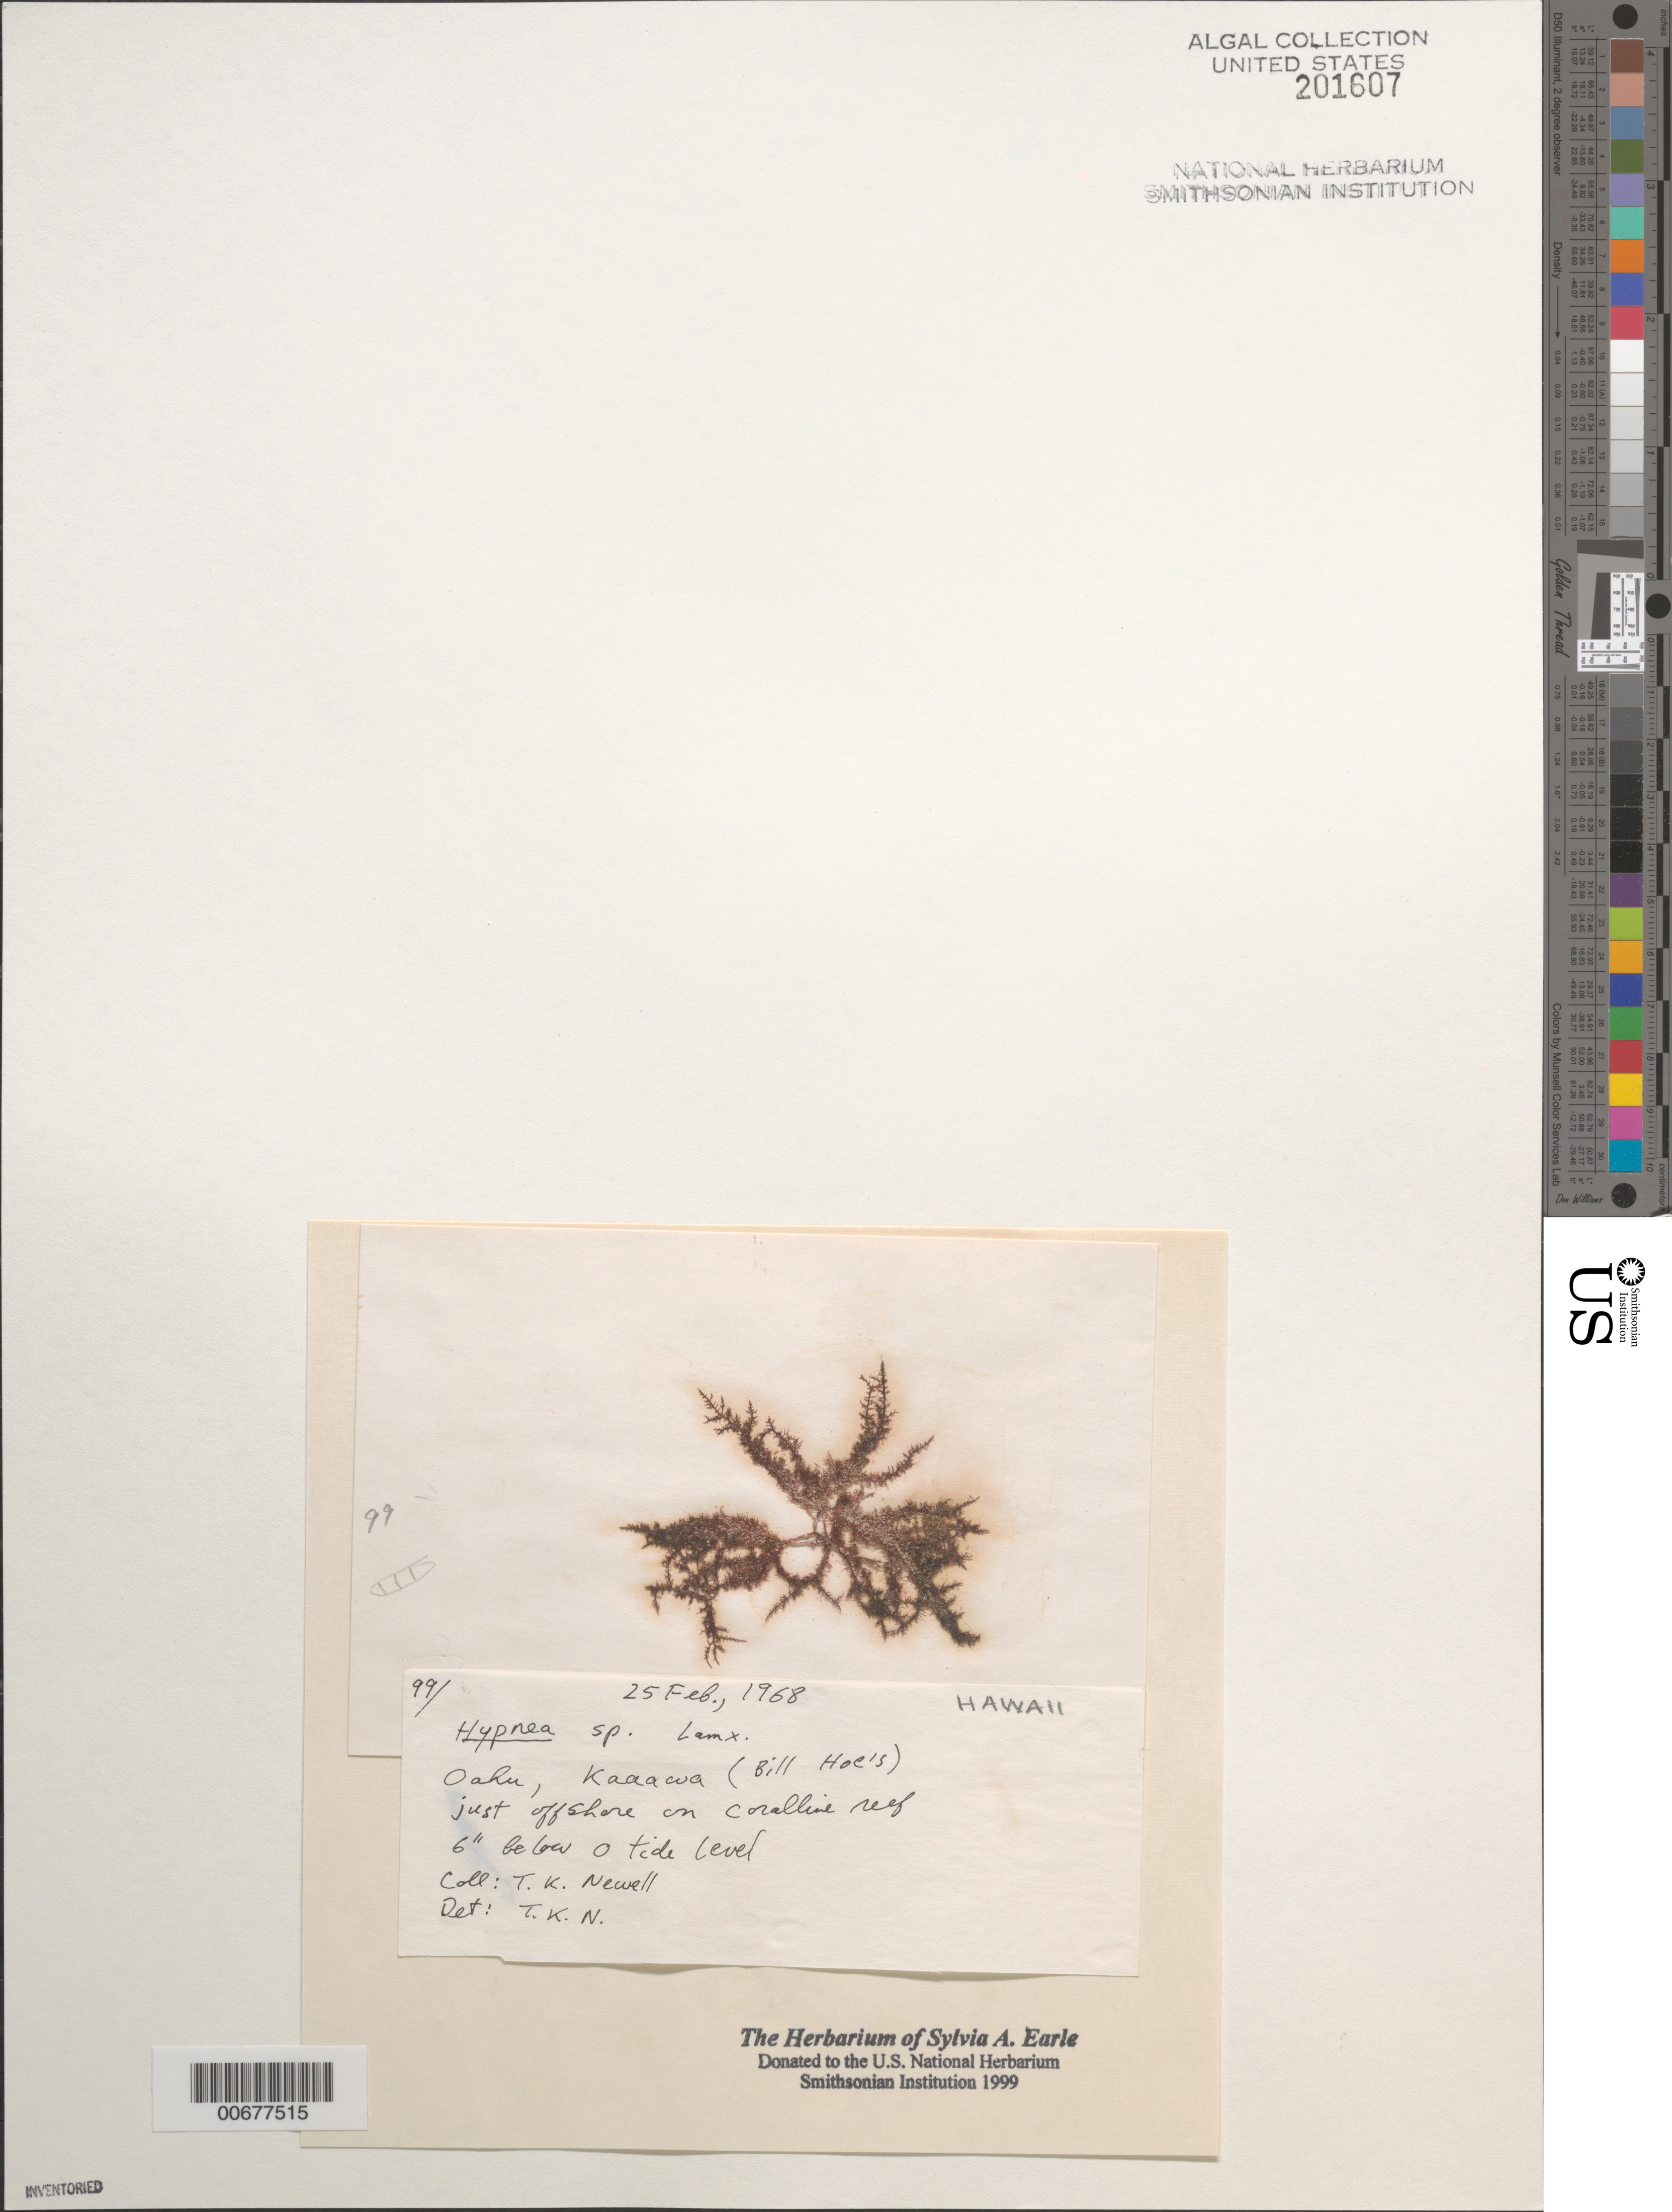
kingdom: Plantae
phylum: Rhodophyta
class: Florideophyceae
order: Gigartinales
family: Cystocloniaceae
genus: Hypnea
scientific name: Hypnea sp.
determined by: Newell, Thomas K.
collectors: T. K. Newell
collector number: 99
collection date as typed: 25 Feb 1968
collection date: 1968-02-25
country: United States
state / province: Hawaii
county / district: Honolulu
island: Oahu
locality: Kaaawa, Bill Hoe's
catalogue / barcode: US 201607